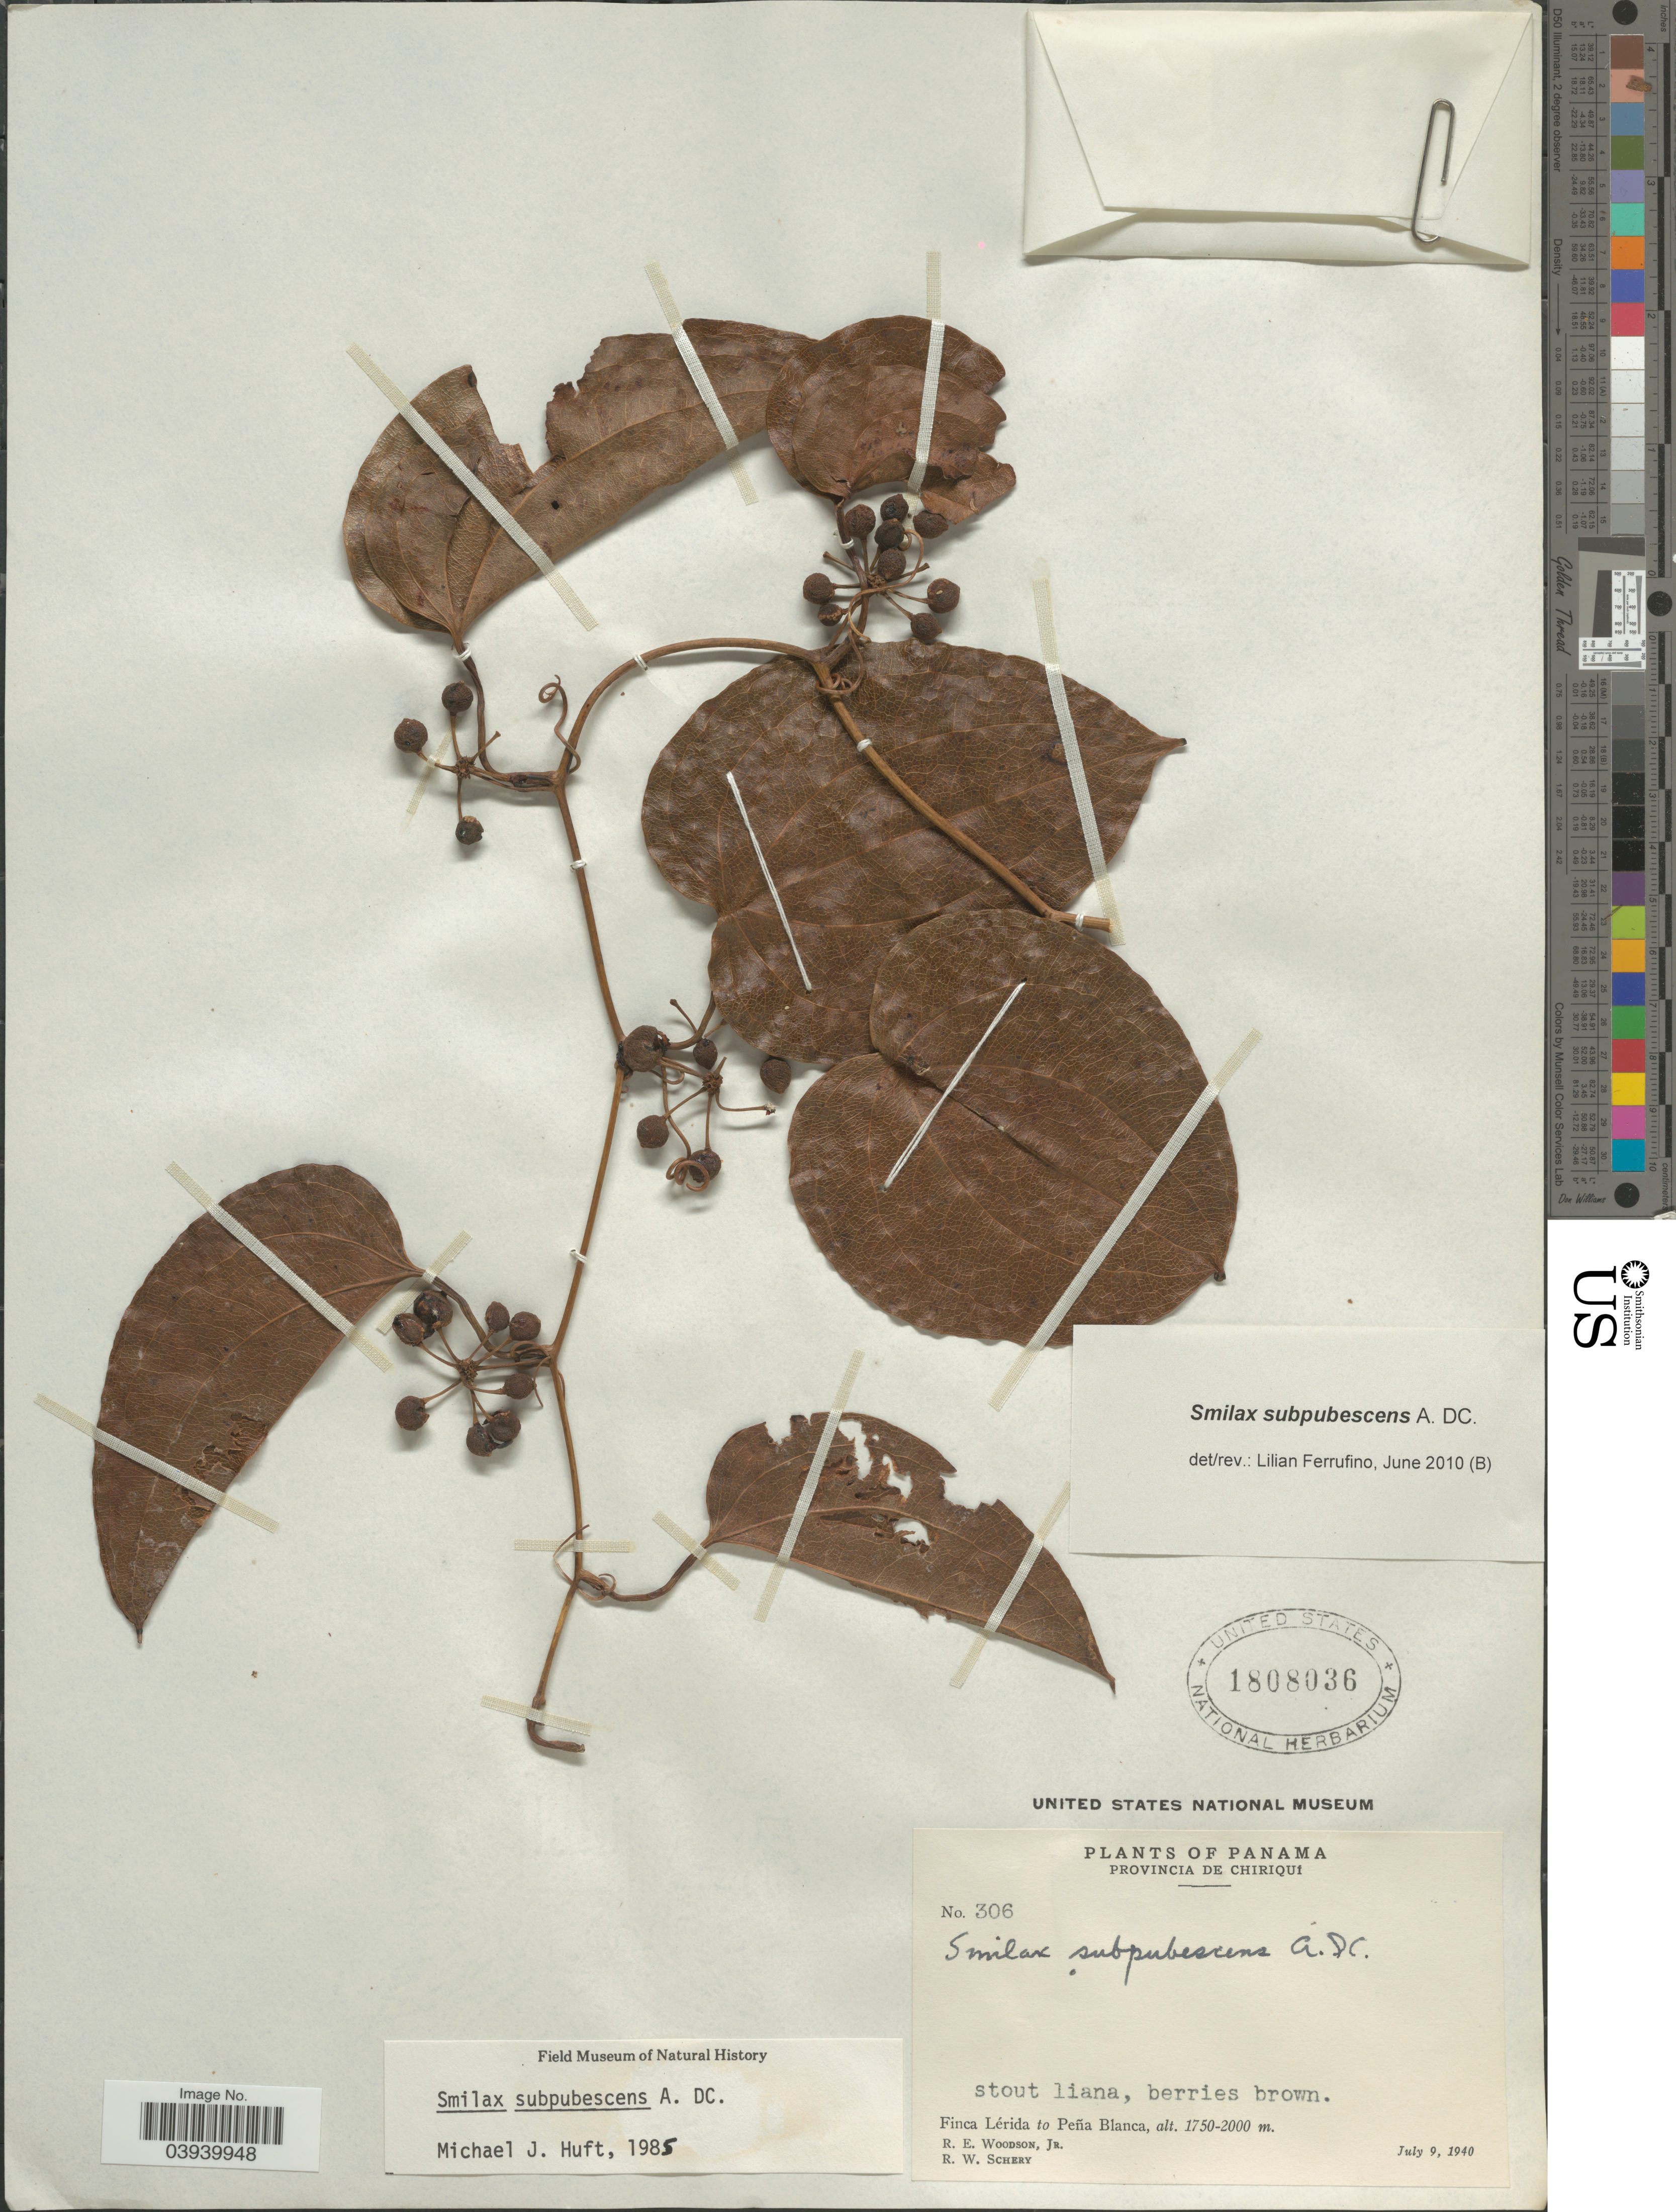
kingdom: Plantae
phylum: Tracheophyta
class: Liliopsida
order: Liliales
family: Smilacaceae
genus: Smilax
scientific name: Smilax subpubescens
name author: A. DC.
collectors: R. E. Woodson & R. W. Schery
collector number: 306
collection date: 1940-07-09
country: Panama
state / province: Chiriqui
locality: Finca Lérida to Peña Blanca.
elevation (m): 1750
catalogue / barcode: US 1808036